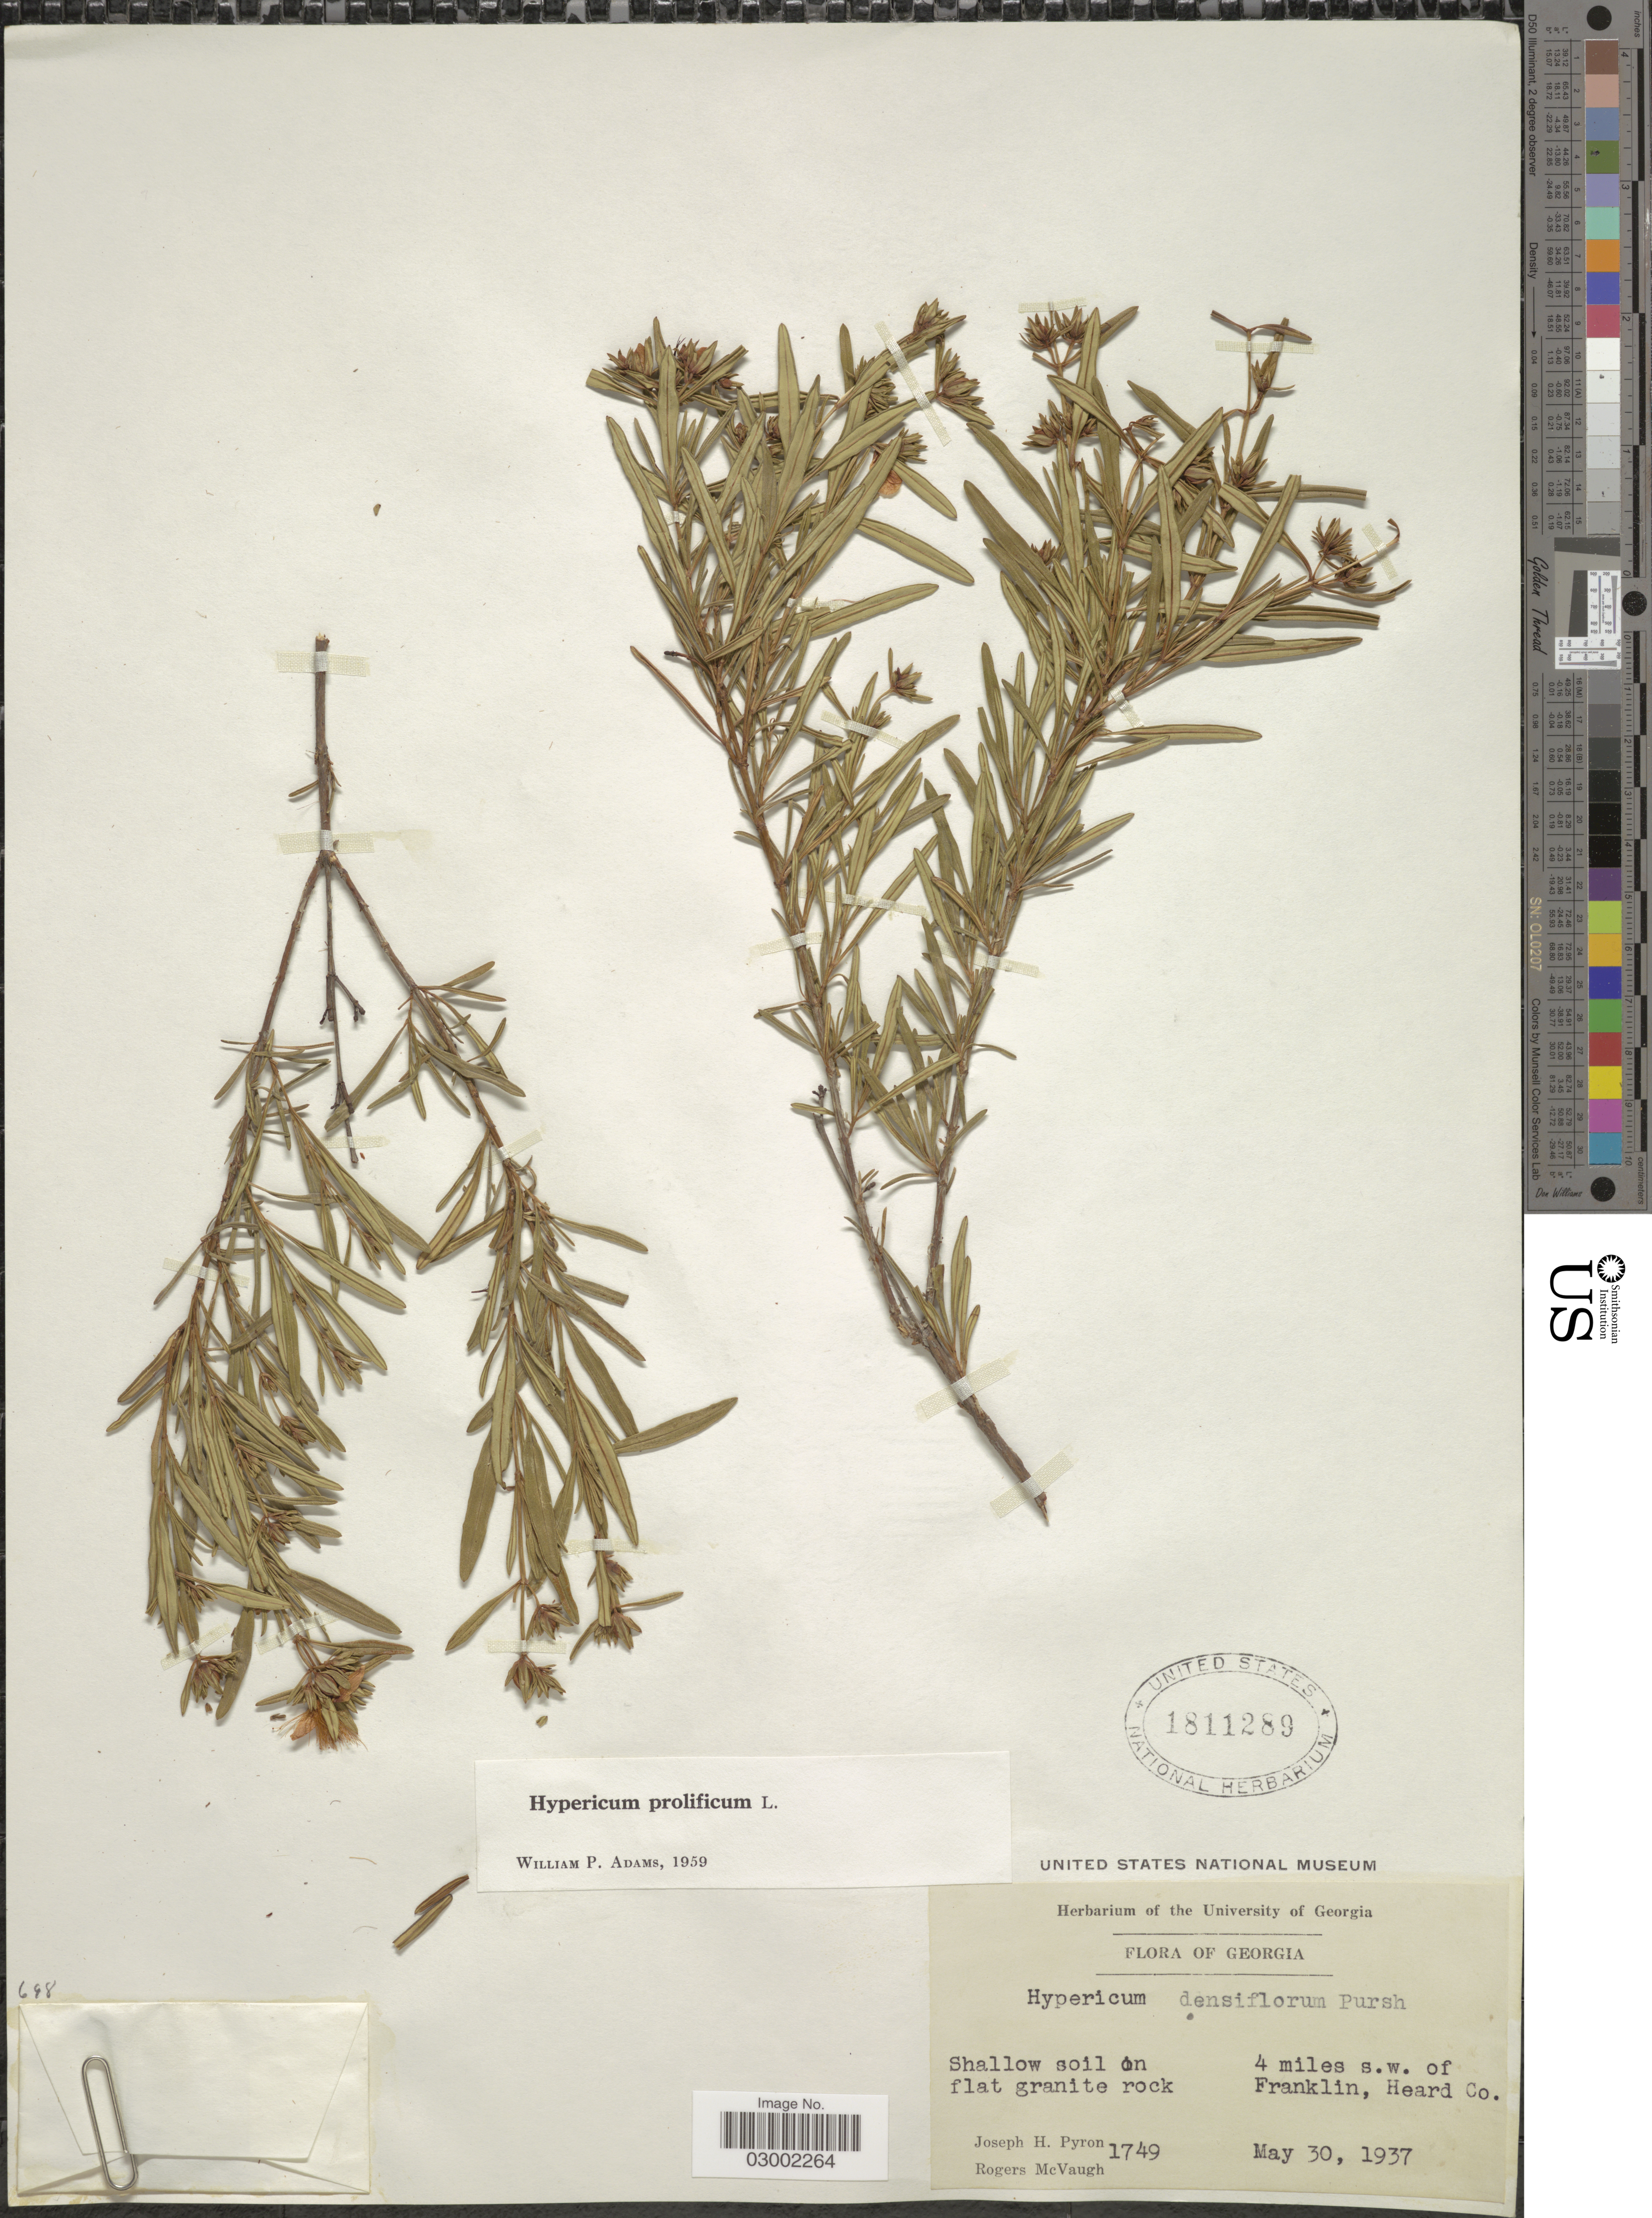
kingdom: Plantae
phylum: Tracheophyta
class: Magnoliopsida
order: Malpighiales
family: Hypericaceae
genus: Hypericum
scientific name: Hypericum prolificum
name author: L.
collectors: J. H. Pyron & R. McVaugh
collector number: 1749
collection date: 1937-05-30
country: United States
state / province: Georgia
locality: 4 miles s.w. of Franklin, Heard Co.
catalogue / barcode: US 1811289